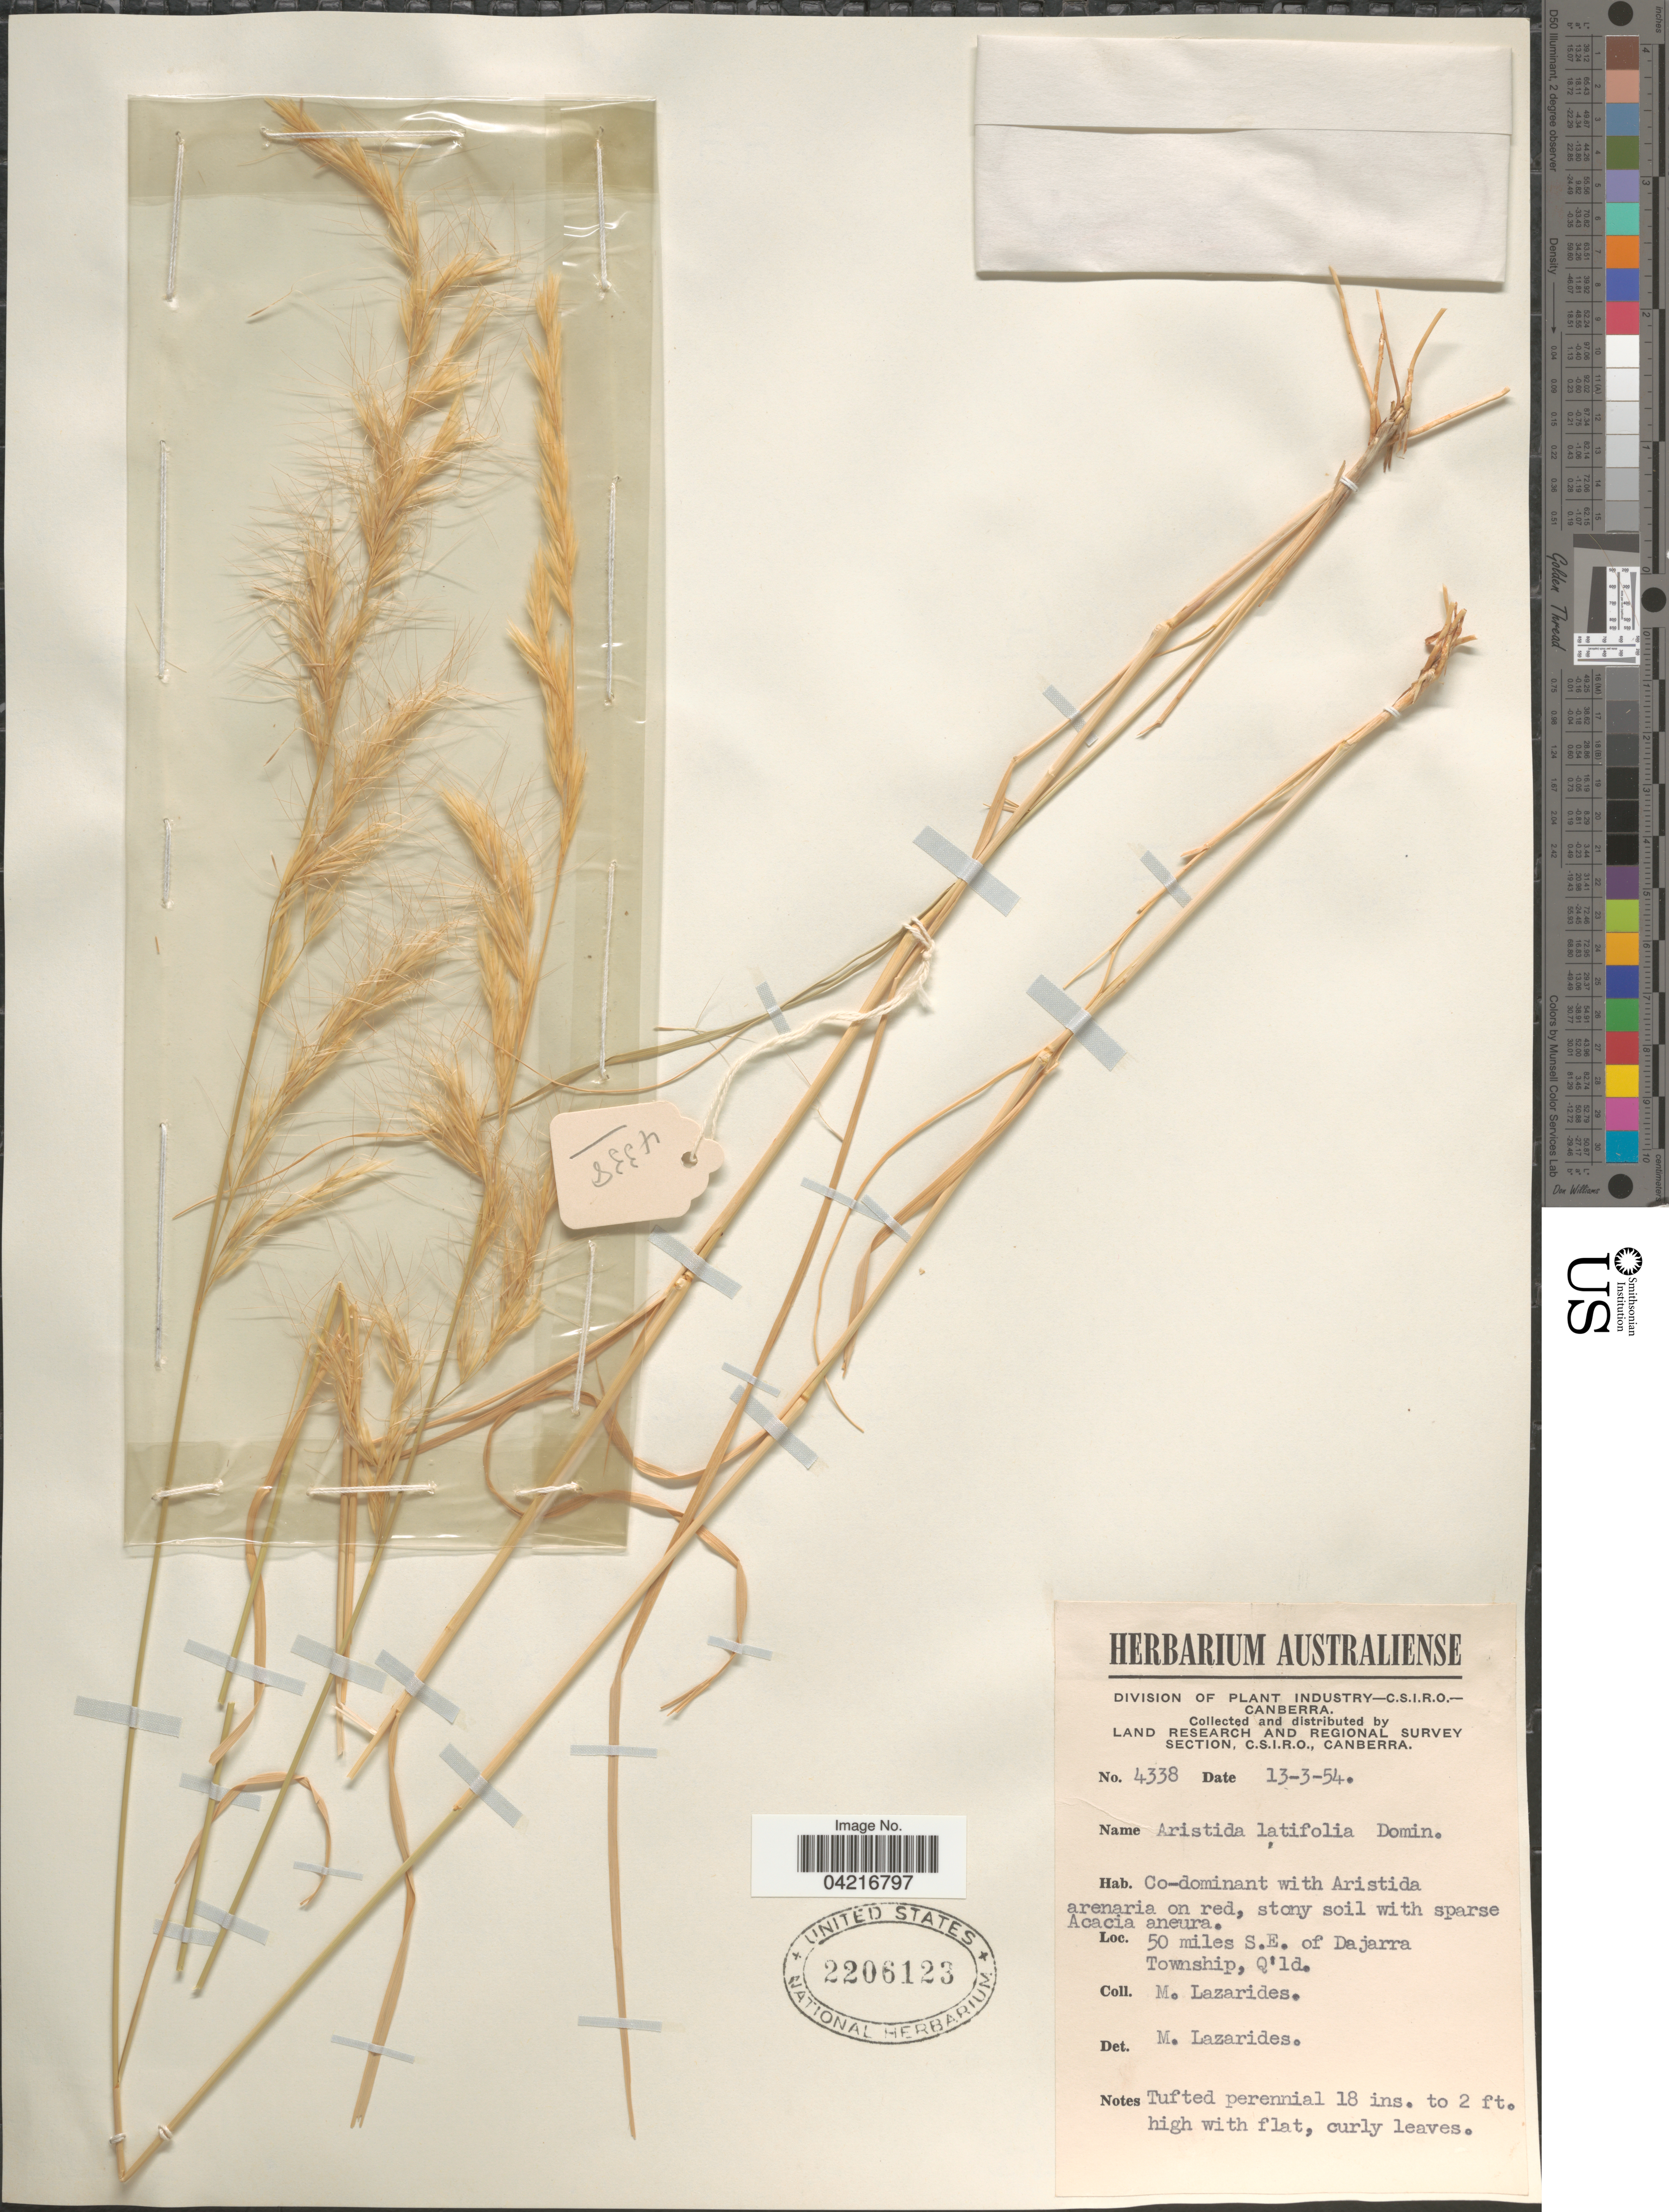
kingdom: Plantae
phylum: Tracheophyta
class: Liliopsida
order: Poales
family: Poaceae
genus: Aristida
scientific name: Aristida latifolia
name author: Domin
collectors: M. Lazarides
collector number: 4338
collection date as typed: Transcribed d/m/y: 13/3/54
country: Australia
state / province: Queensland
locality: Land Research and Regional Survey Section, C.S.I.R.O. 50 miles S.E. of Dajarra Township.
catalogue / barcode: US 2206123